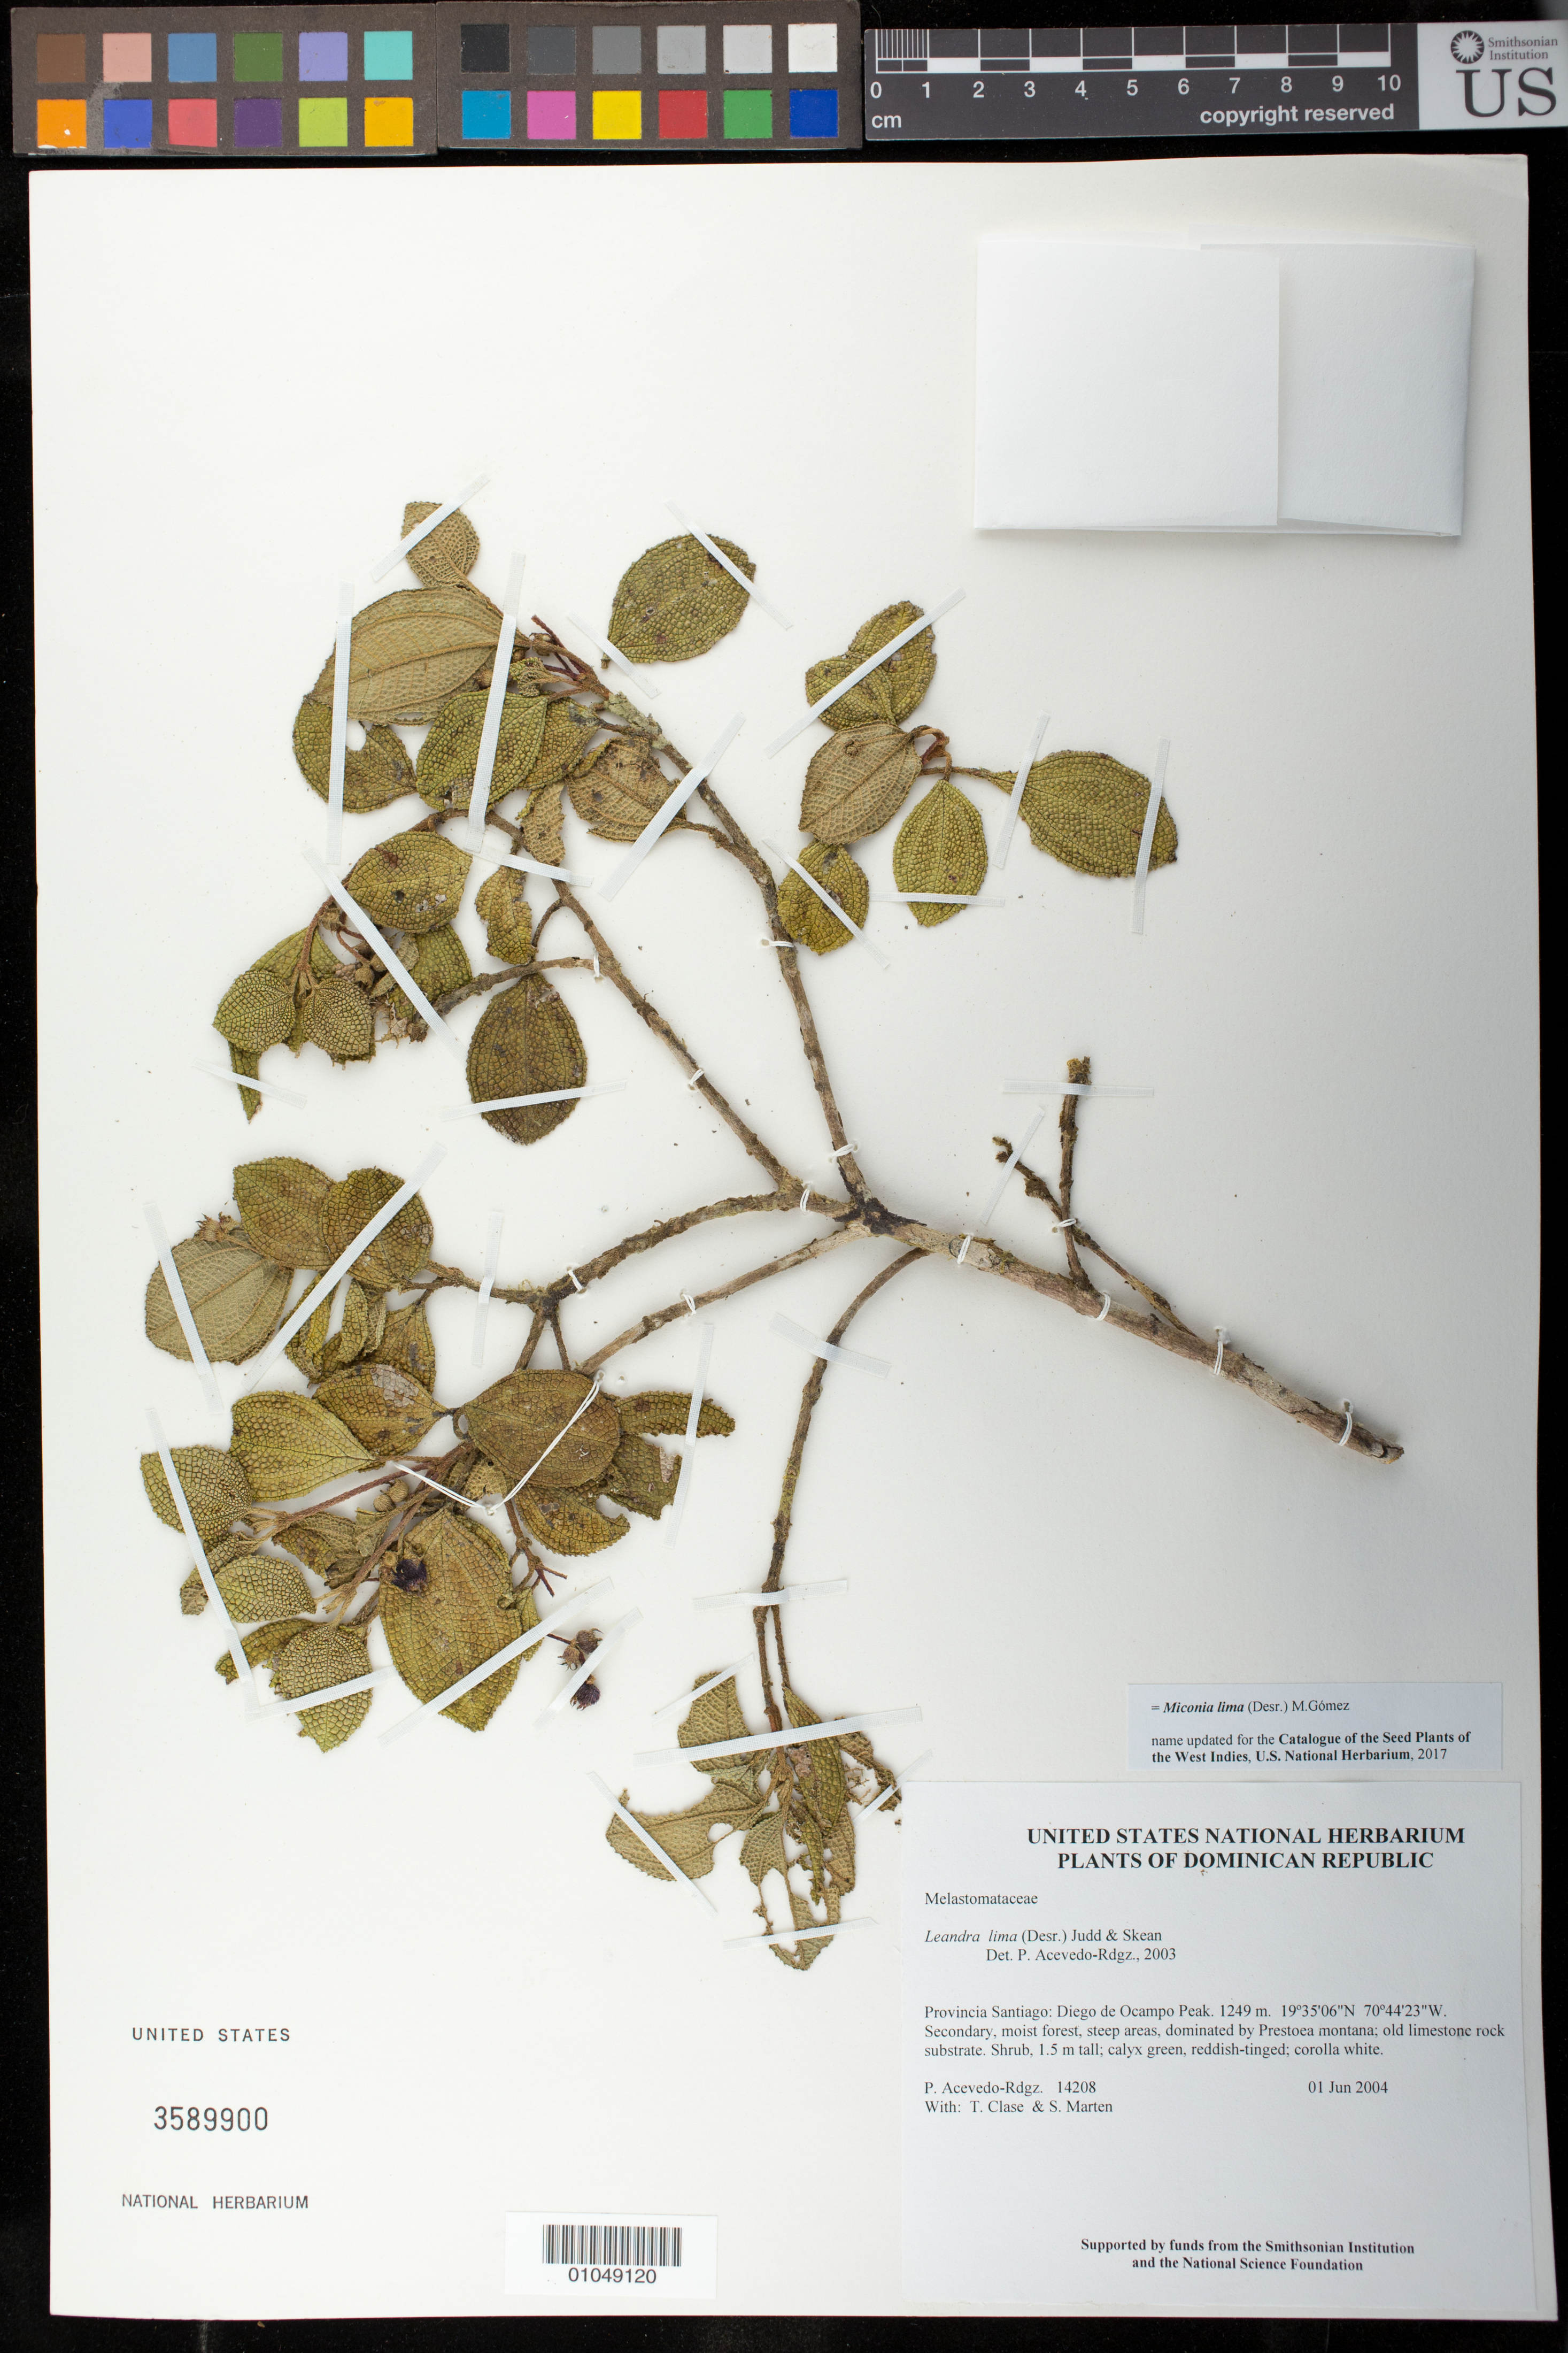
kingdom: Plantae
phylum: Tracheophyta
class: Magnoliopsida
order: Myrtales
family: Melastomataceae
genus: Miconia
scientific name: Miconia lima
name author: M. Gómez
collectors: P. Acevedo-Rodr., T. Clase & S. Marten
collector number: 14208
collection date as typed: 01 Jun 2004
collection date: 2004-06-01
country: Dominican Republic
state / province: Santiago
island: Hispaniola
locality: Provincia Santiago: Diego de Ocampo Peak.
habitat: Secondary, moist forest, steep areas, dominated by Prestoea montana; old limestone rock substrate.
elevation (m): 1249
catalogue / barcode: US 3589900